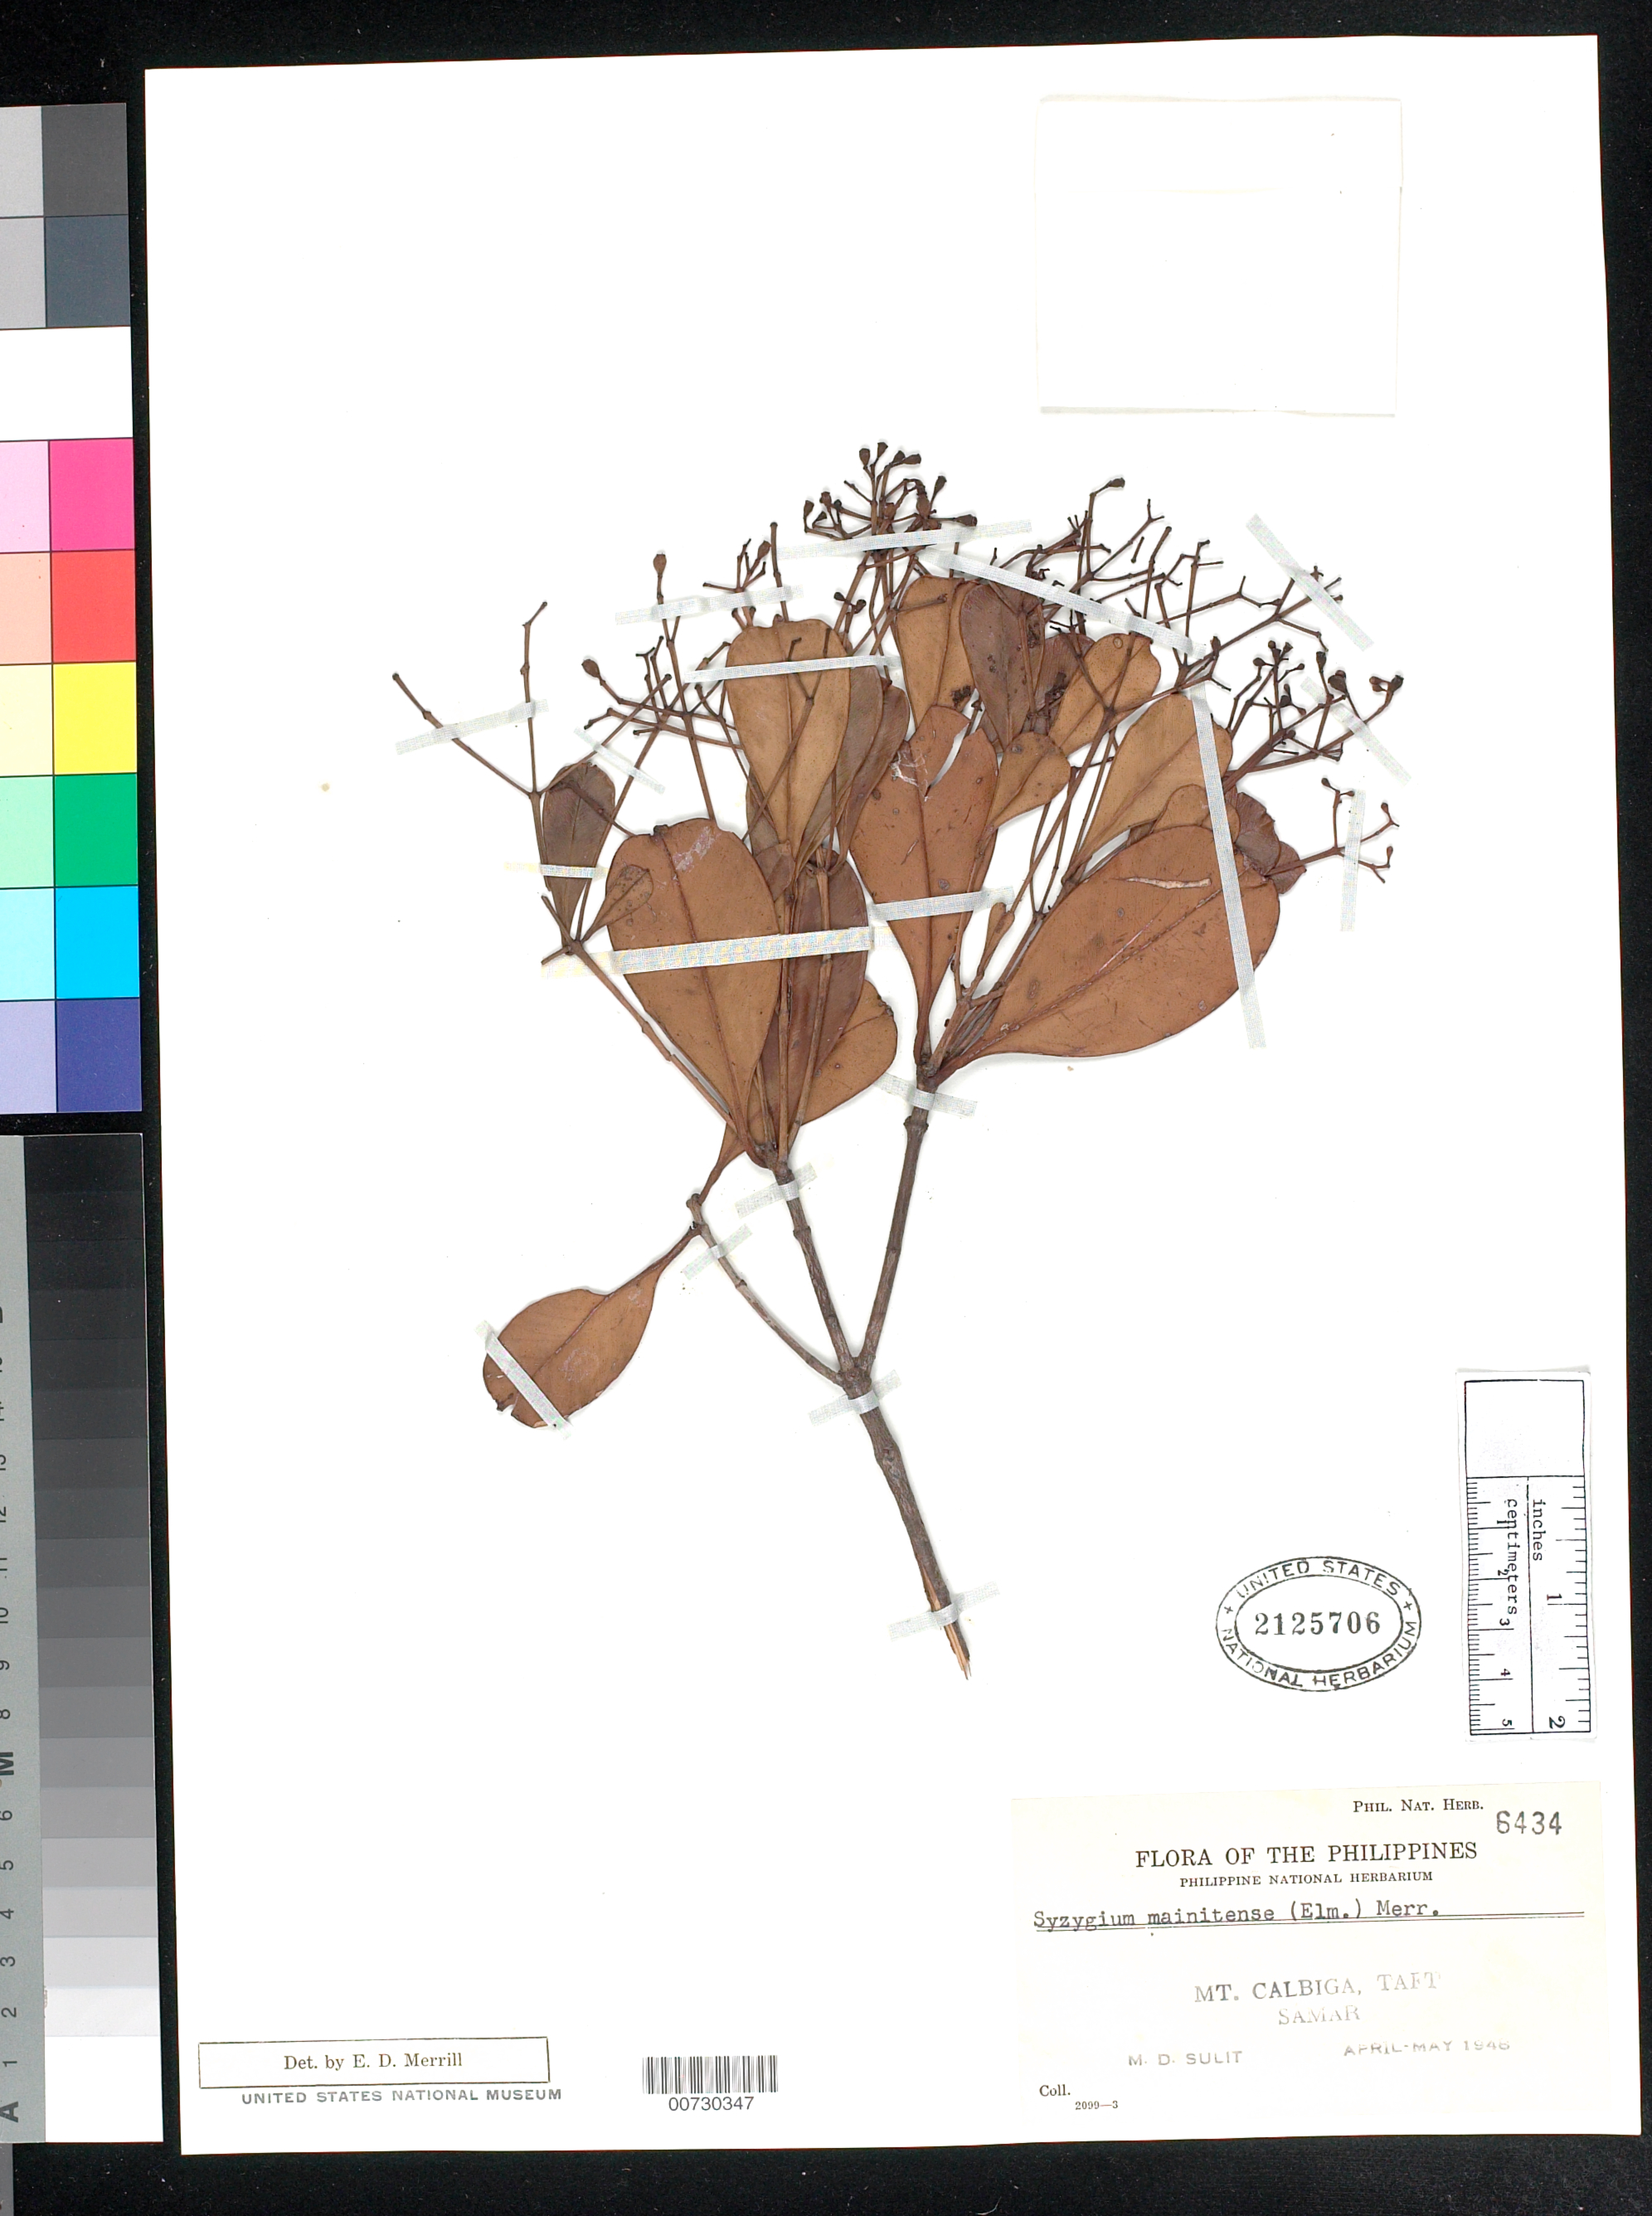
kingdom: Plantae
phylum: Tracheophyta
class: Magnoliopsida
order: Myrtales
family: Myrtaceae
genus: Syzygium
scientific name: Syzygium mainitense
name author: (Elmer) Merr.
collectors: M. Sulit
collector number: Phil. Nat. Herb. 6434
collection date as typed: Apr 1948 to -- May 1948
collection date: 1948-04/1948-05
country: Philippines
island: Samar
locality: Mt. Calbiga, Wright.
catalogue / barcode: US 2125706